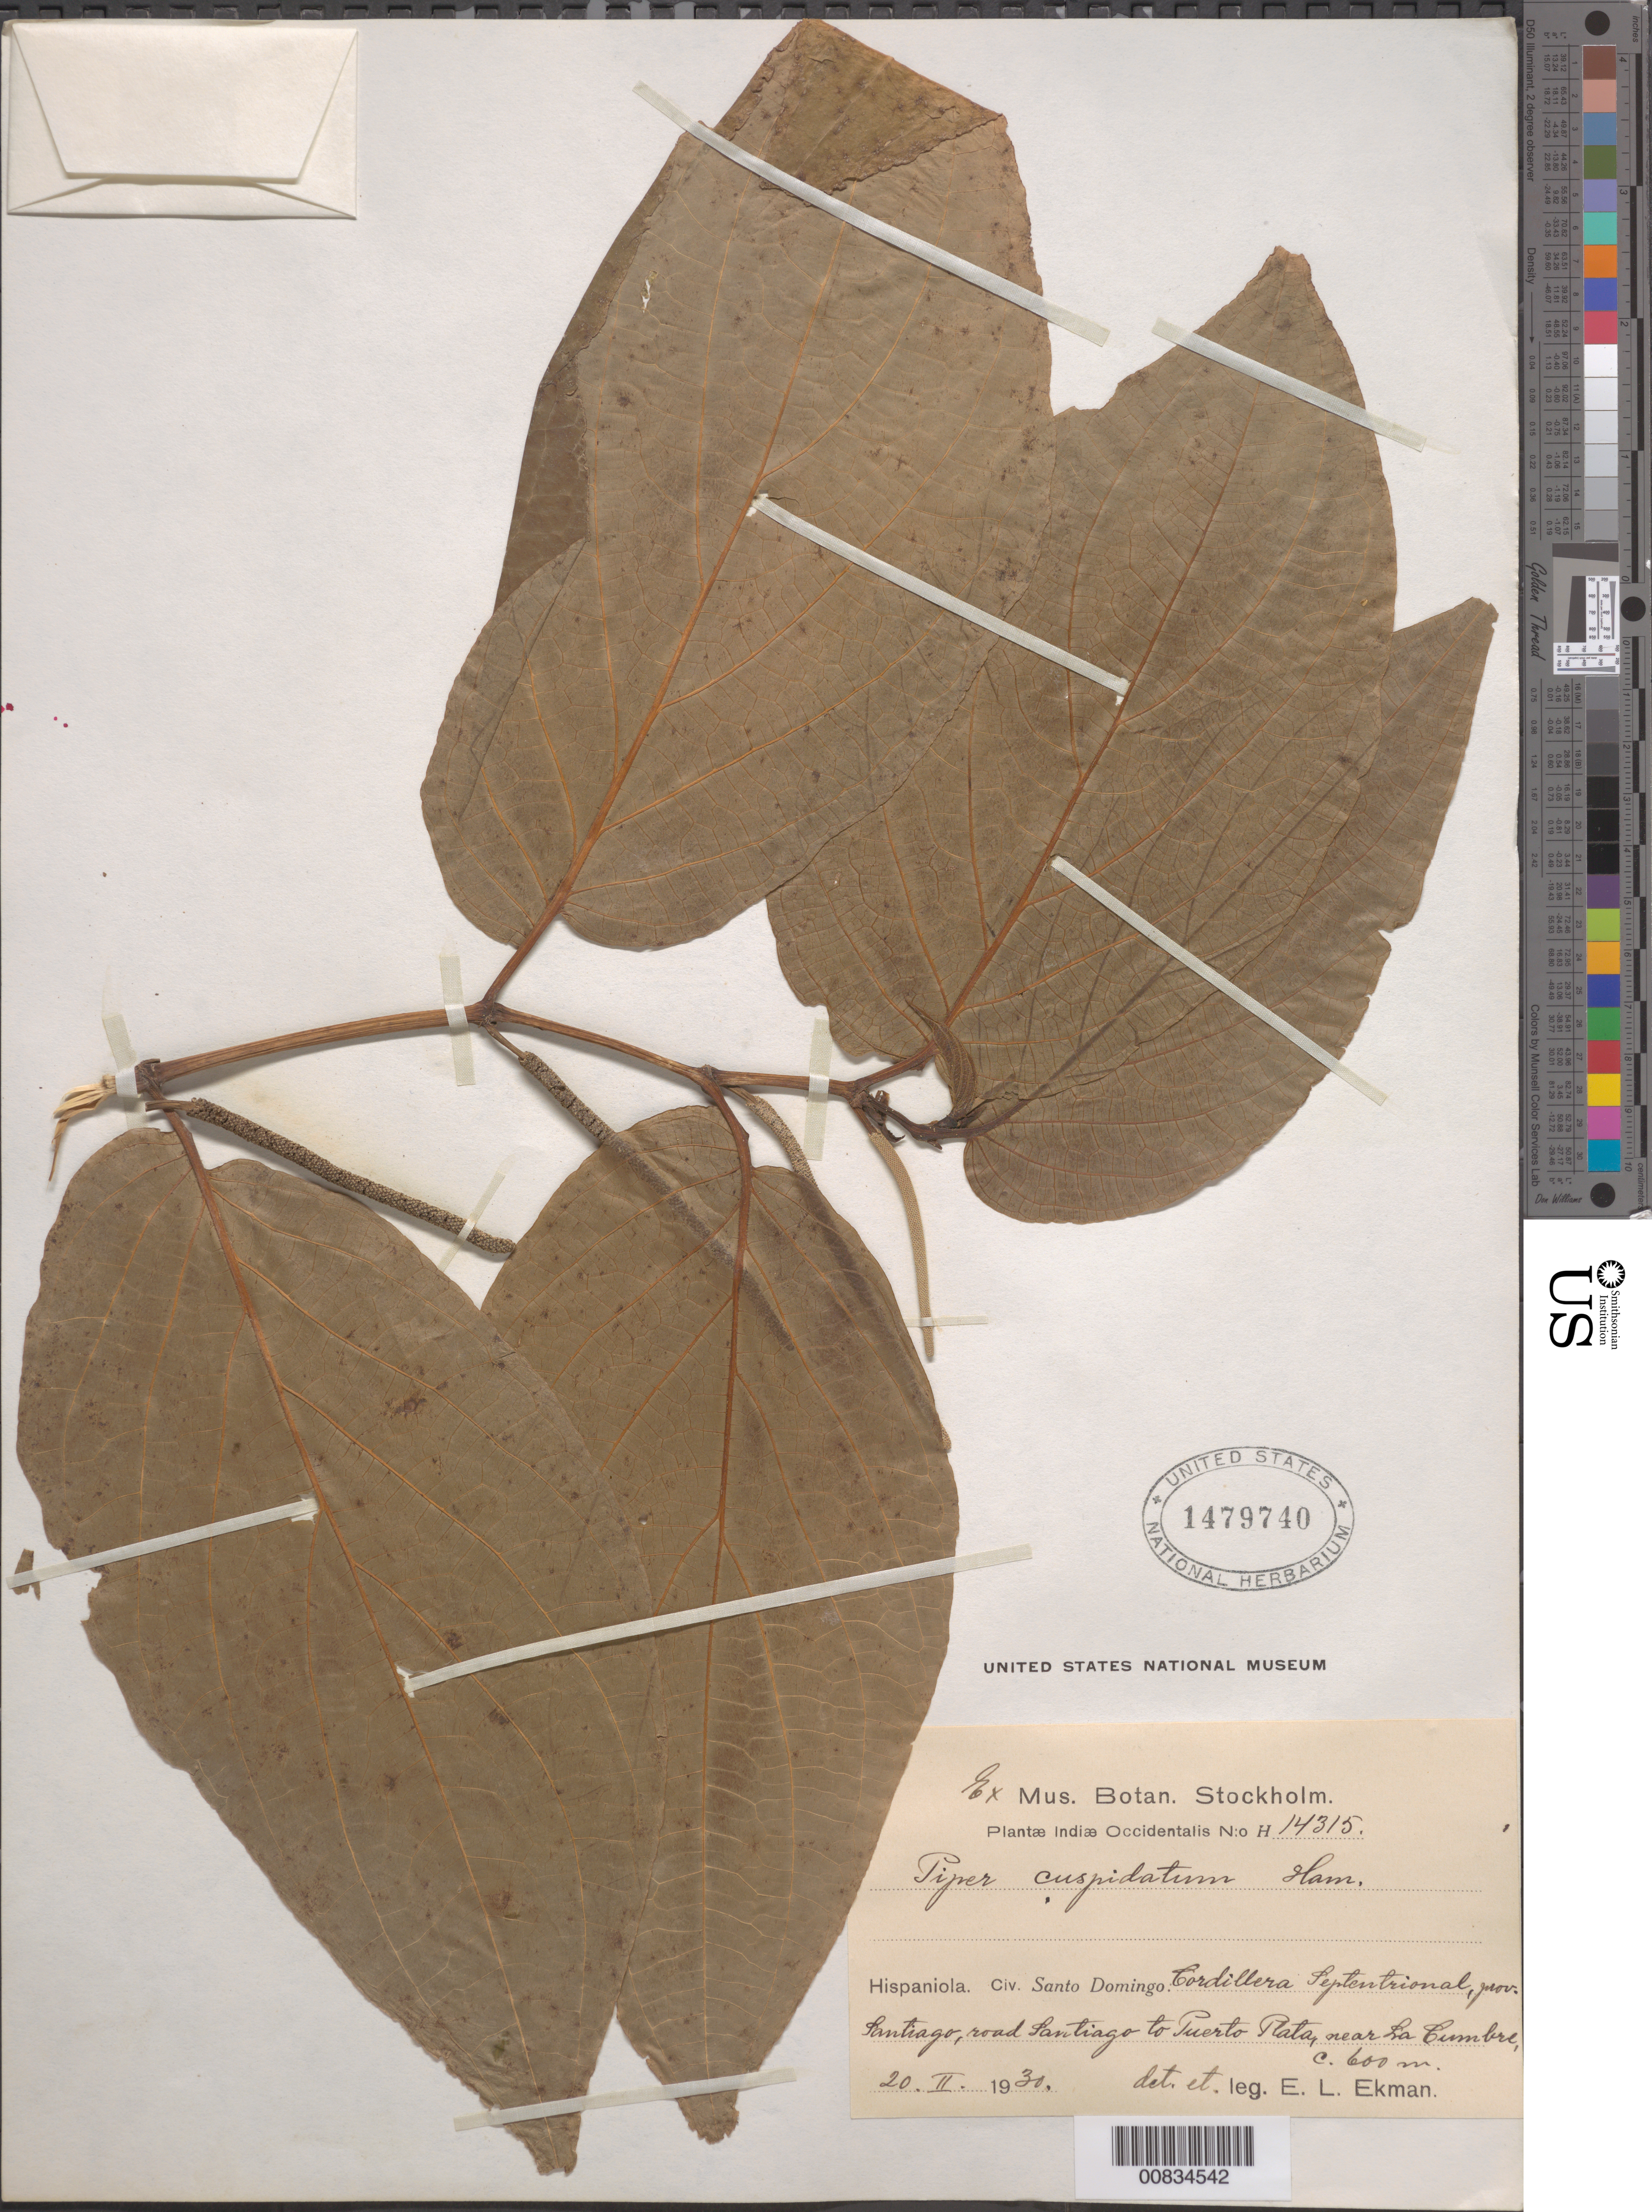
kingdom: Plantae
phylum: Tracheophyta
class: Magnoliopsida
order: Piperales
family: Piperaceae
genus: Piper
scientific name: Piper cuspidatum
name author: Desv. ex Ham.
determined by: Ekman, E. L.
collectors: E. L. Ekman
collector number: H 14315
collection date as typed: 20 Feb 1930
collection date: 1930-02-20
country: Dominican Republic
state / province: Santiago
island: Hispaniola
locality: Cordillera Septentrional, road Santiago to Puerto Plata, near La Cumbre.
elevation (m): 600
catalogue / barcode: US 1479740